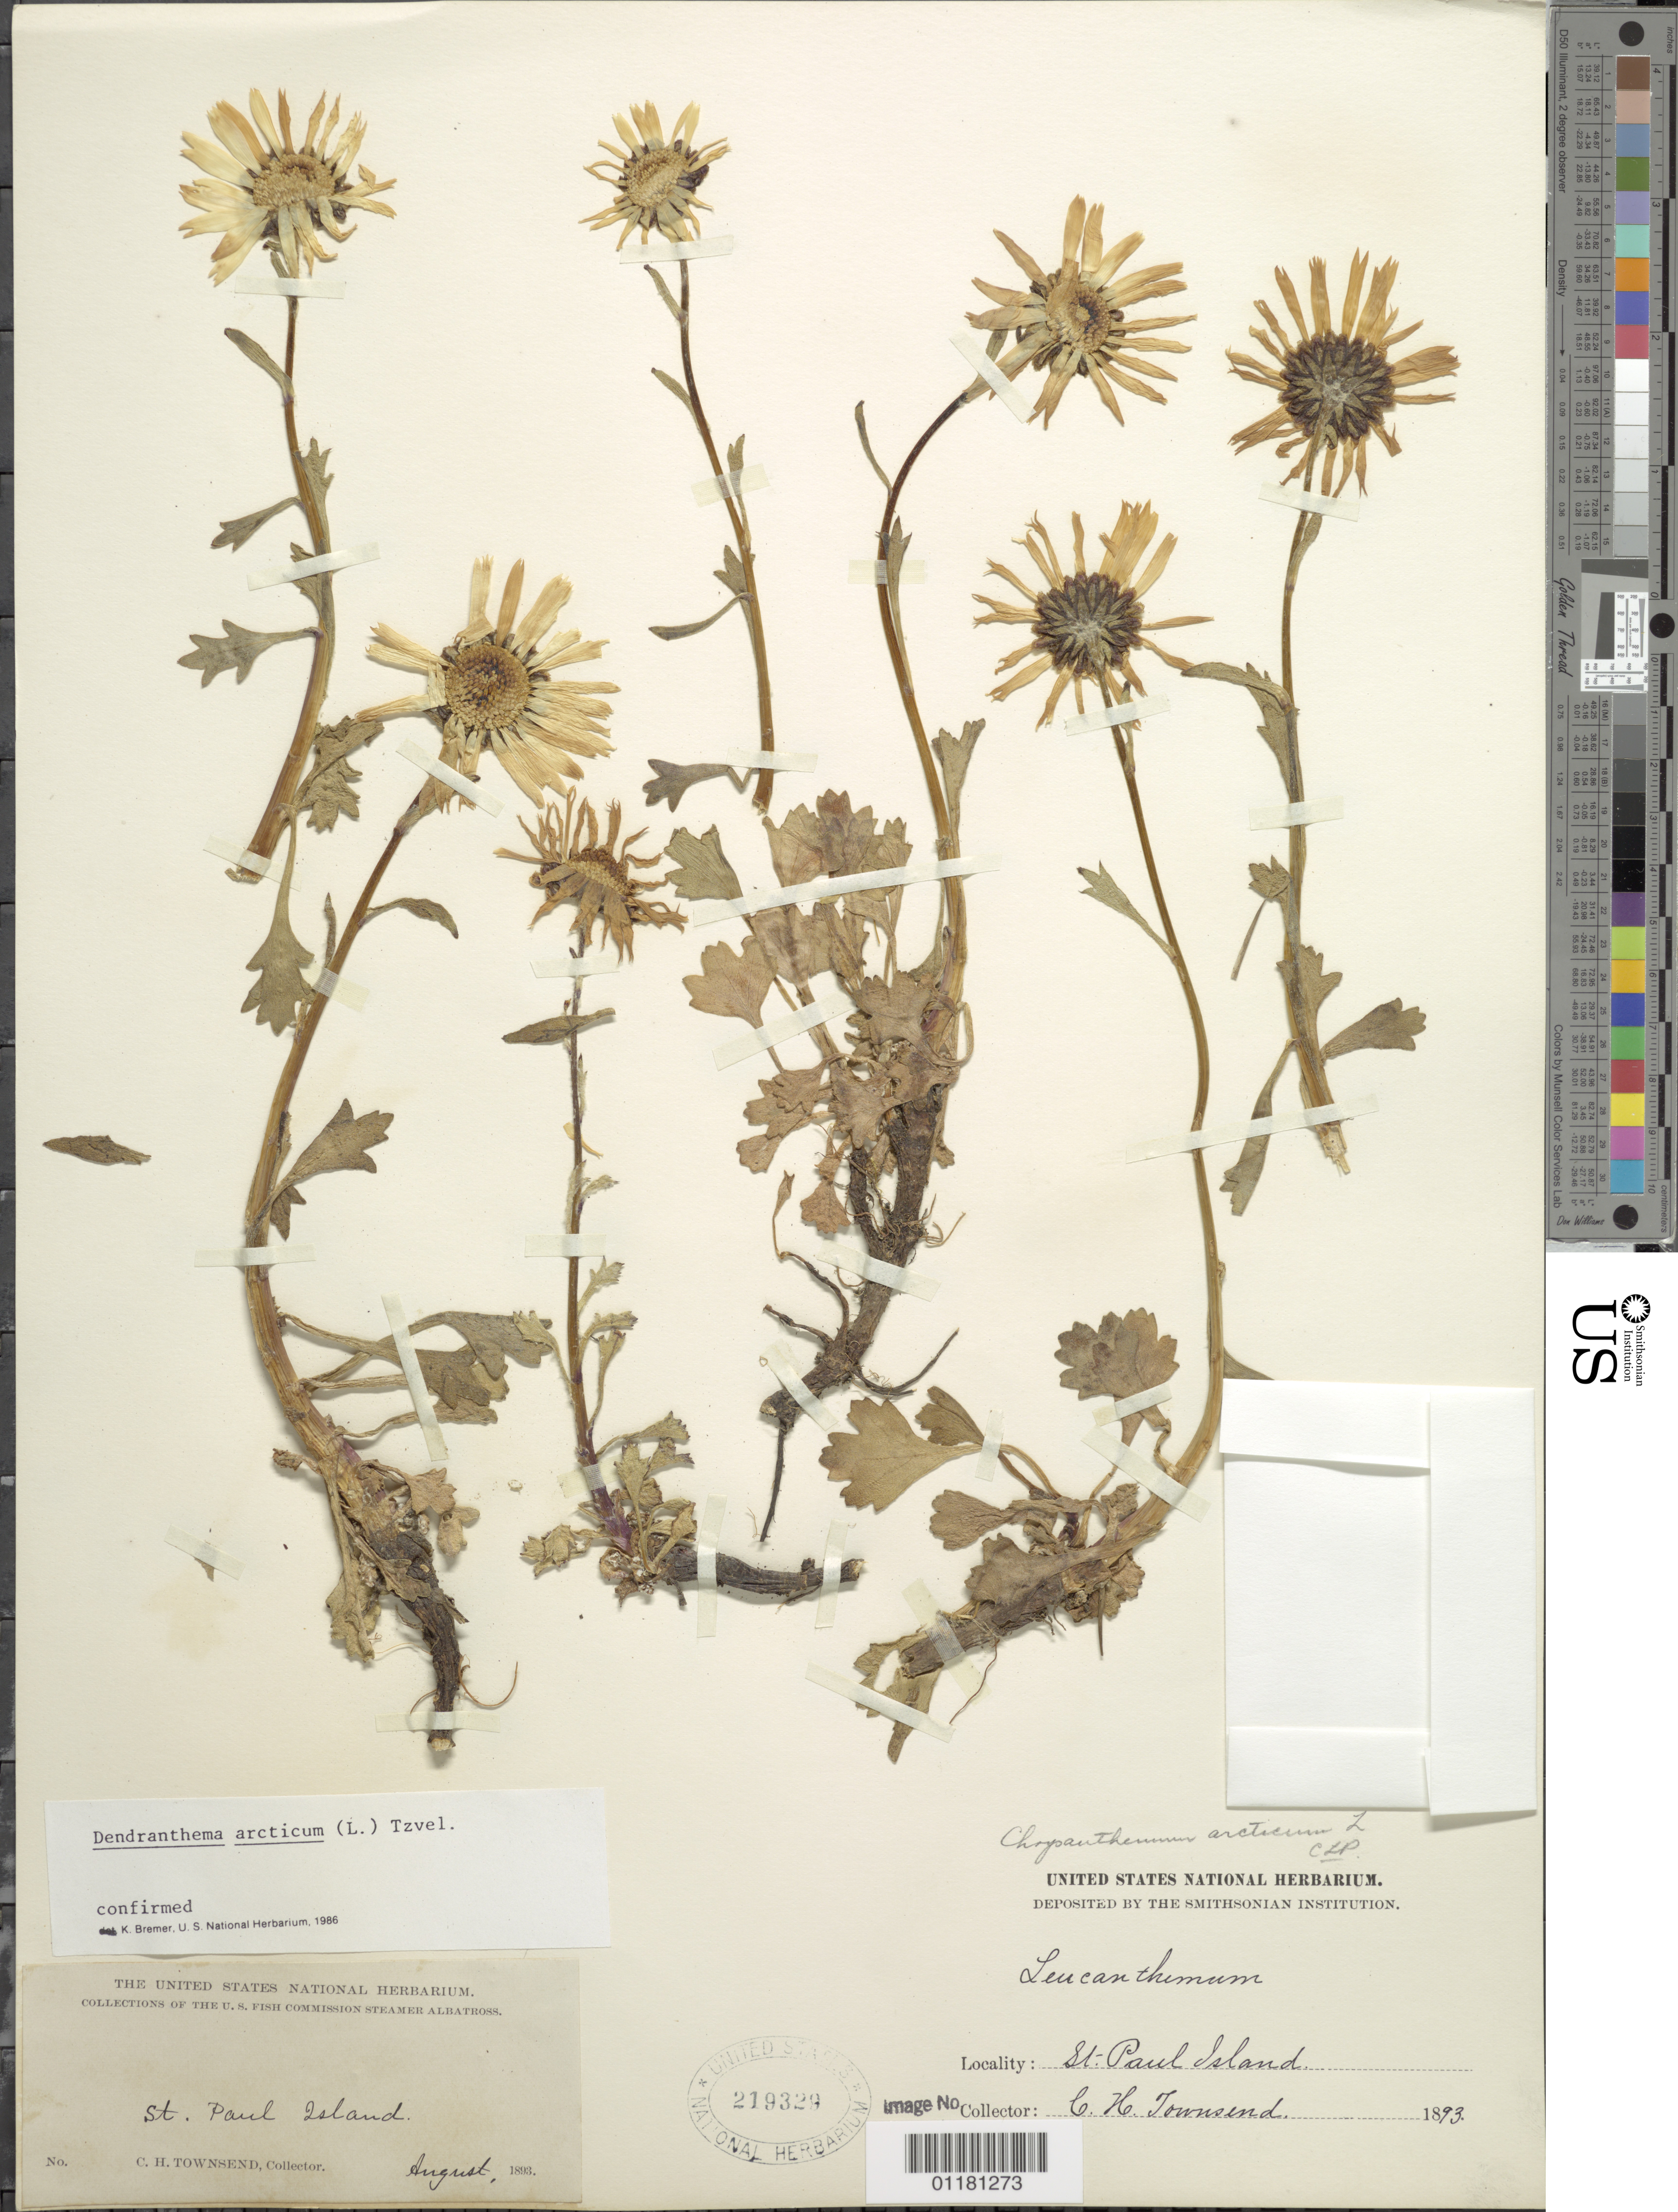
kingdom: Plantae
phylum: Tracheophyta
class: Magnoliopsida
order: Asterales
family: Asteraceae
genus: Dendranthema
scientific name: Dendranthema arcticum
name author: (L.) Tzvelev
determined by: Bremer, K.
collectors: C. H. Townsend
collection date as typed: Aug 1893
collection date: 1893-08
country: United States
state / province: Alaska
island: St. Paul Island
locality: St. Paul Island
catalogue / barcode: US 219329